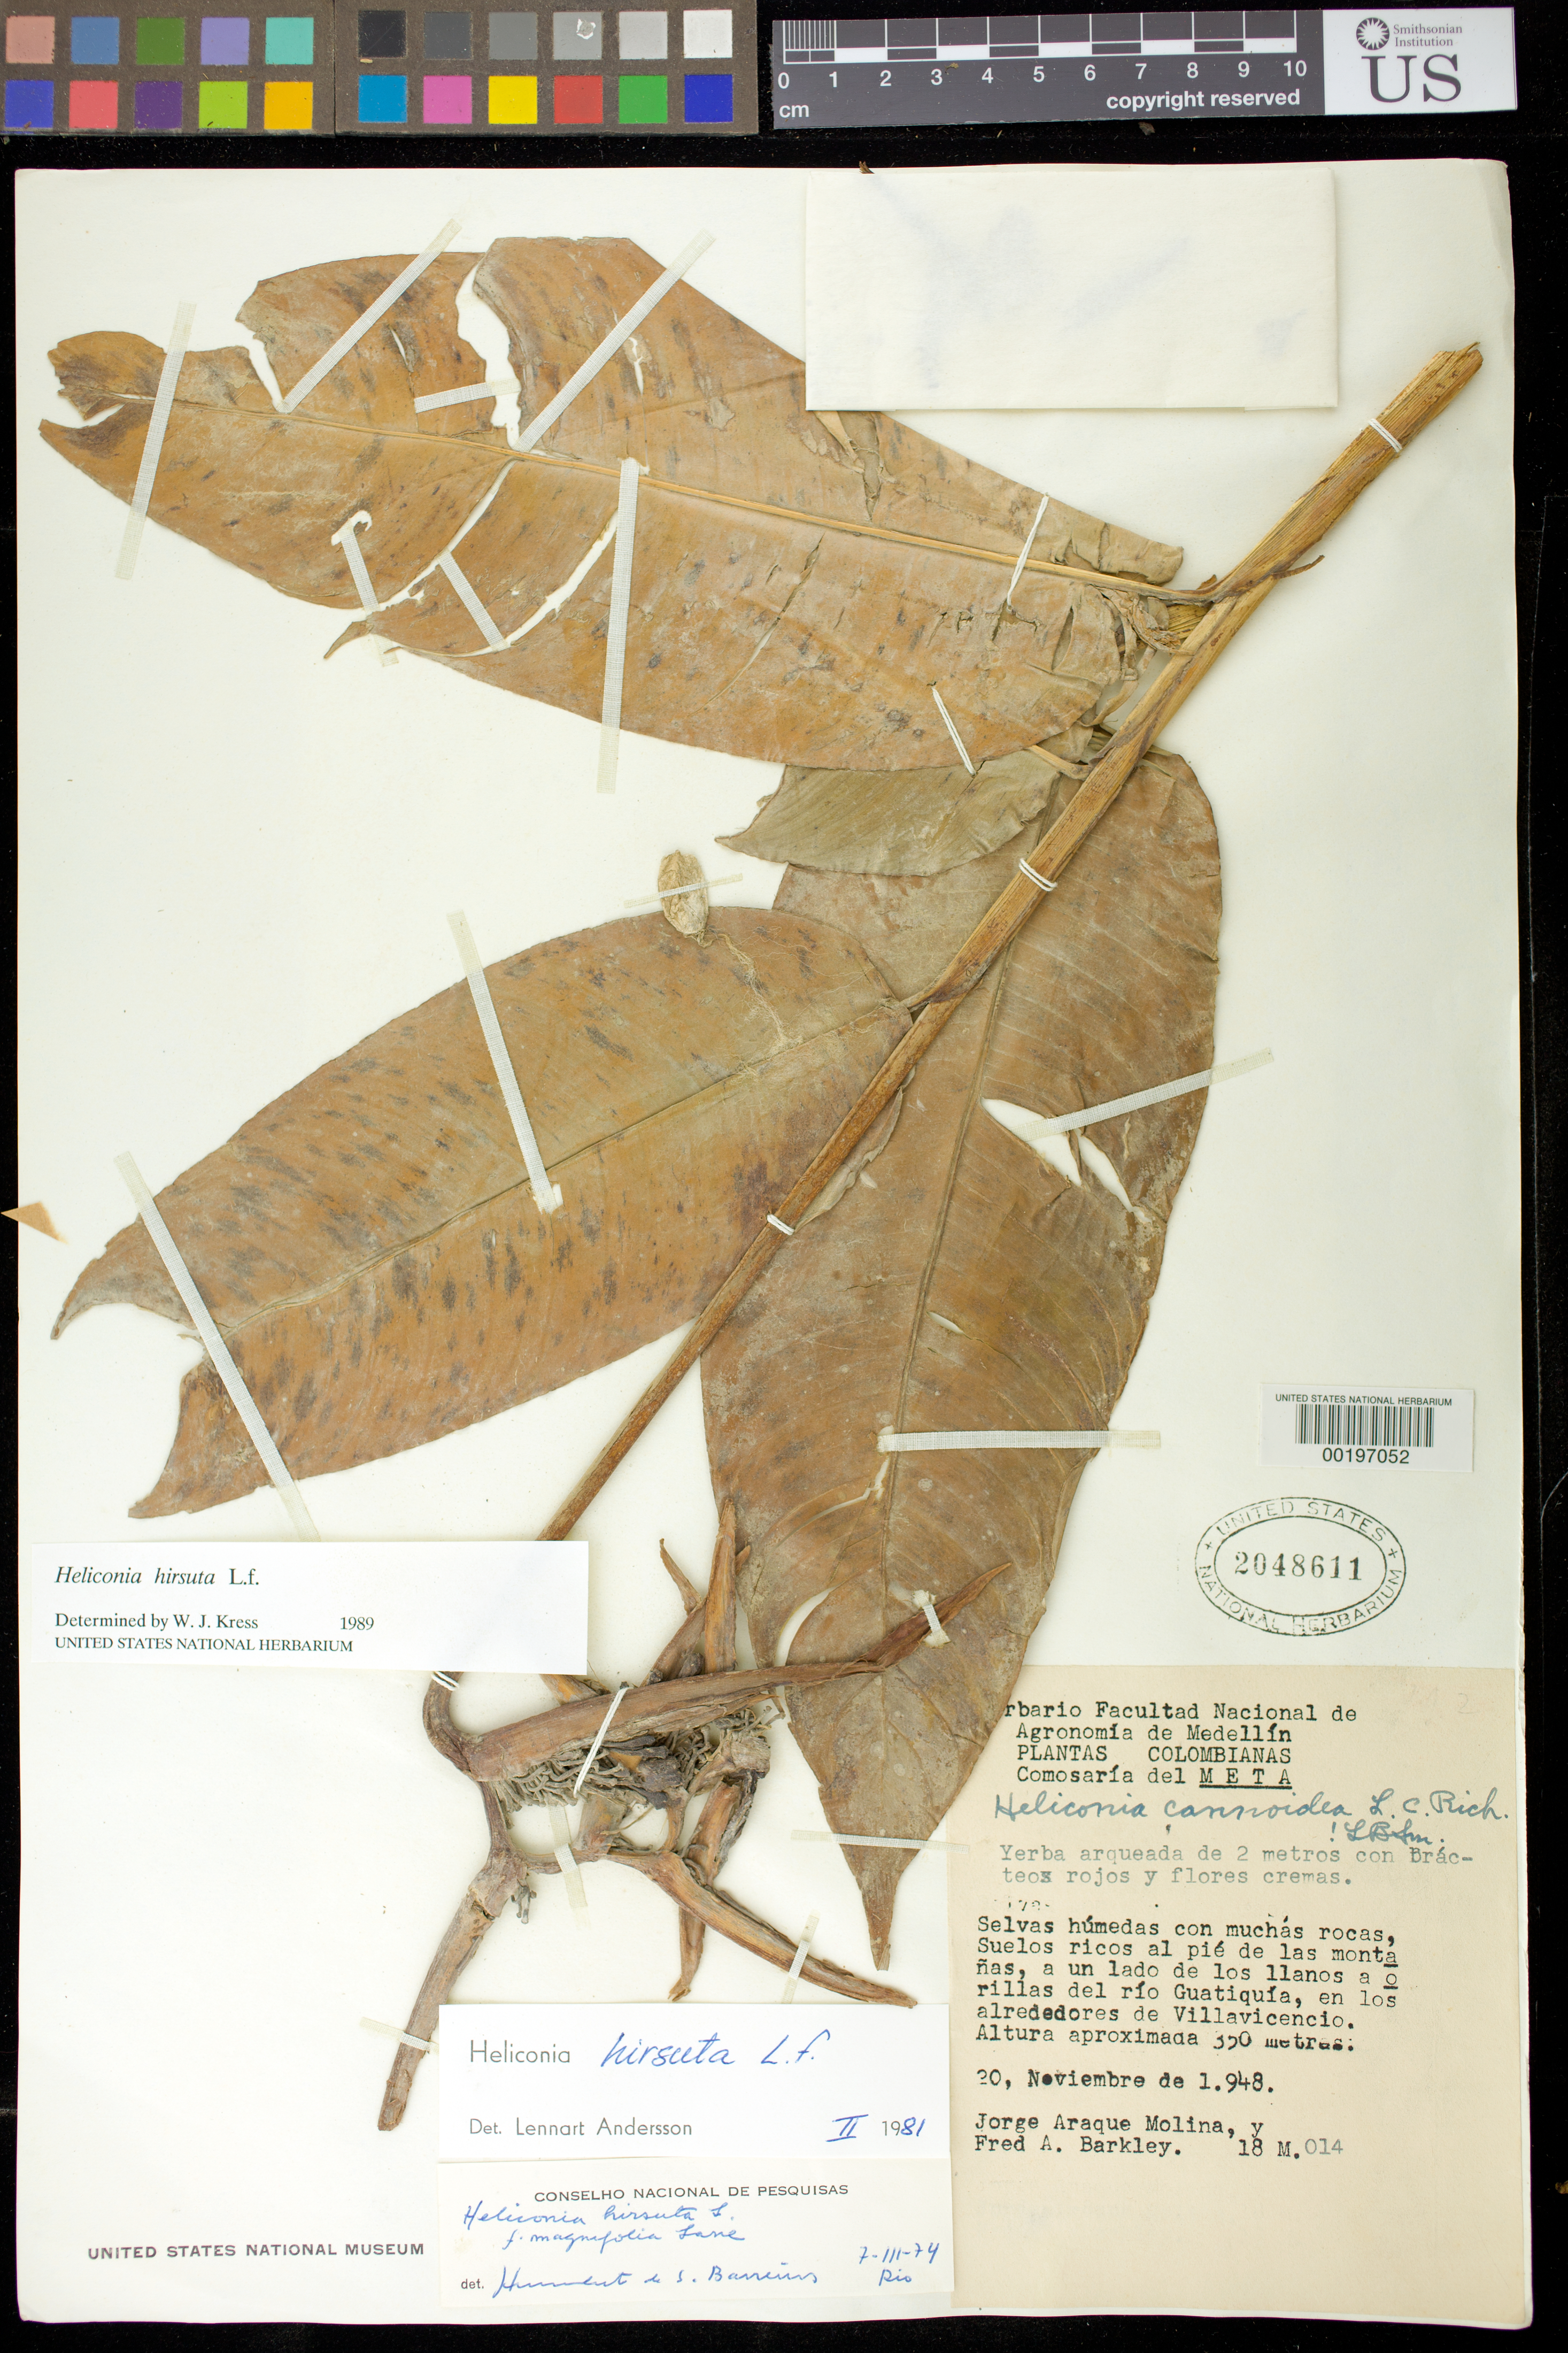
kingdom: Plantae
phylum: Tracheophyta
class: Liliopsida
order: Zingiberales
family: Heliconiaceae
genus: Heliconia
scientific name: Heliconia hirsuta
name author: L. f.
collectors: J. Araque Molina & F. A. Barkley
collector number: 18m.014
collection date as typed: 20 Nov 1948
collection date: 1948-11-20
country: Colombia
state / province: Meta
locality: On sides and banks of Rio Guatiquia, in environs of Villa Vicencia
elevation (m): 350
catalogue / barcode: US 2048611